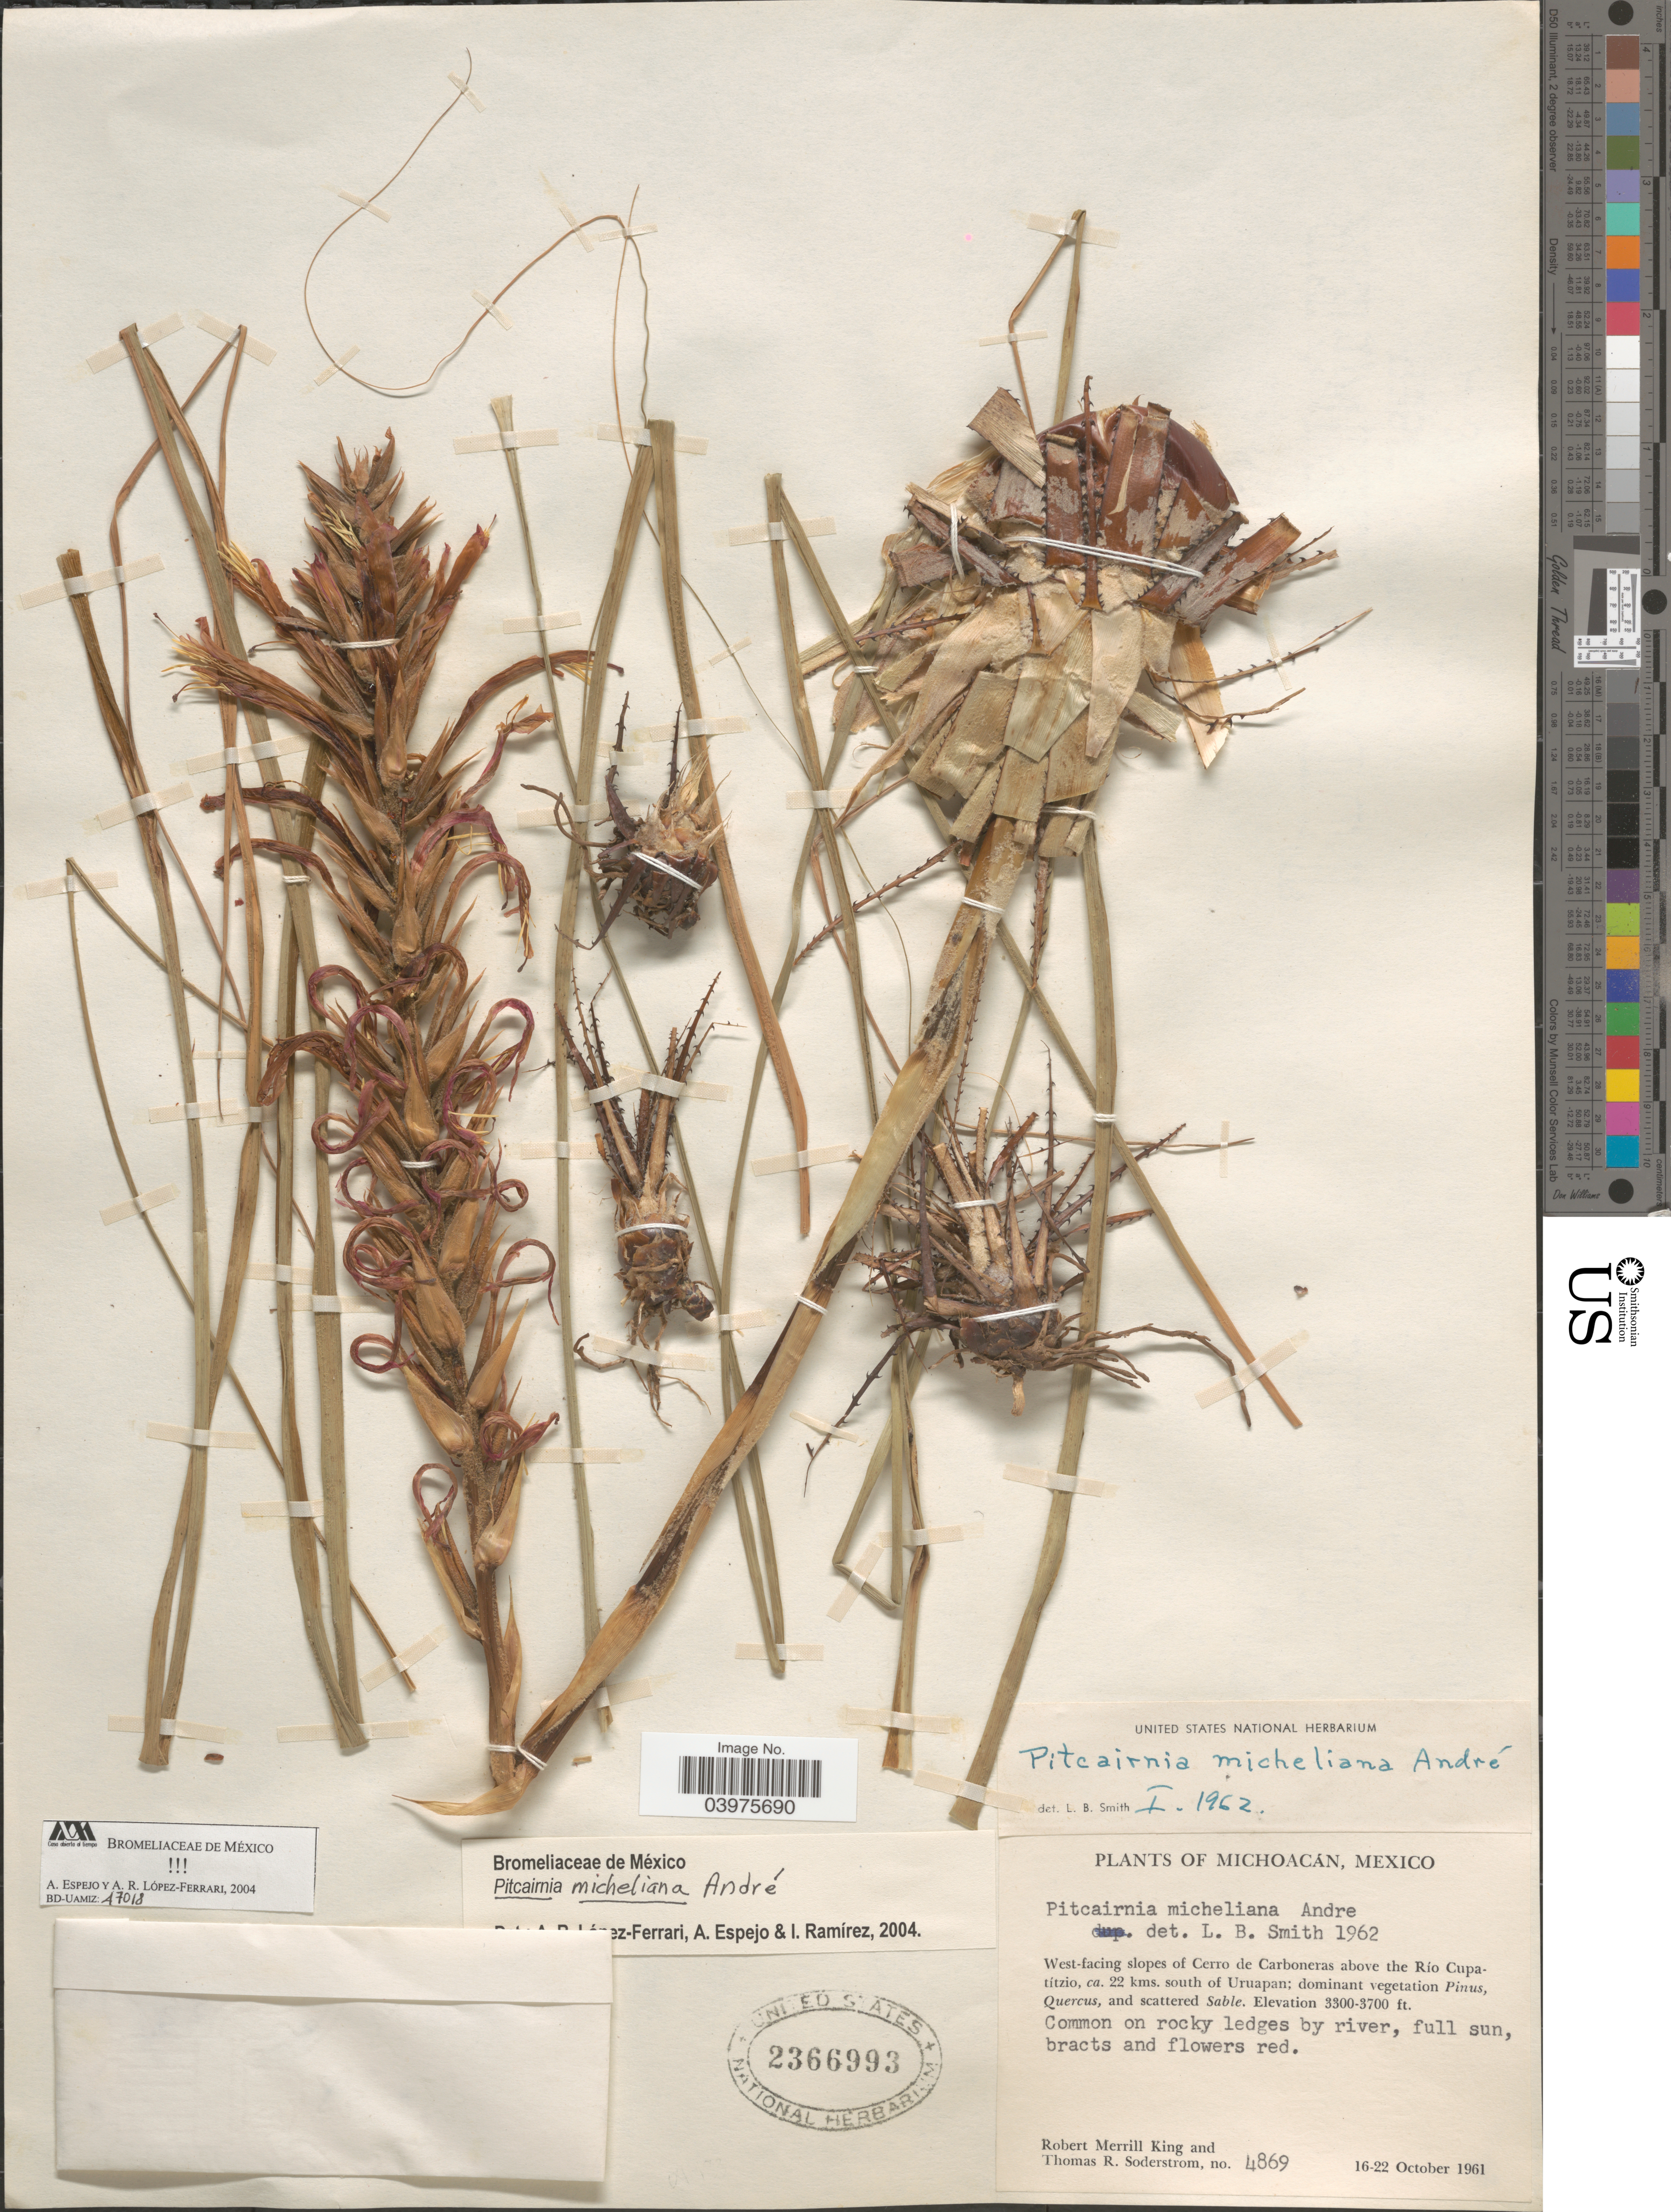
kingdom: Plantae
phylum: Tracheophyta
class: Liliopsida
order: Poales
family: Bromeliaceae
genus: Pitcairnia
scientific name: Pitcairnia micheliana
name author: André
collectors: R. M. King & T. R. Soderstrom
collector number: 4869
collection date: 1961-10-16/1961-10-22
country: Mexico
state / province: Michoacán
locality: West-facing slopes of Cerro de Carboneras above the Río Cupatítzio, ca. 22 kms. south of Uruapan.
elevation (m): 1006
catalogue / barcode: US 2366993